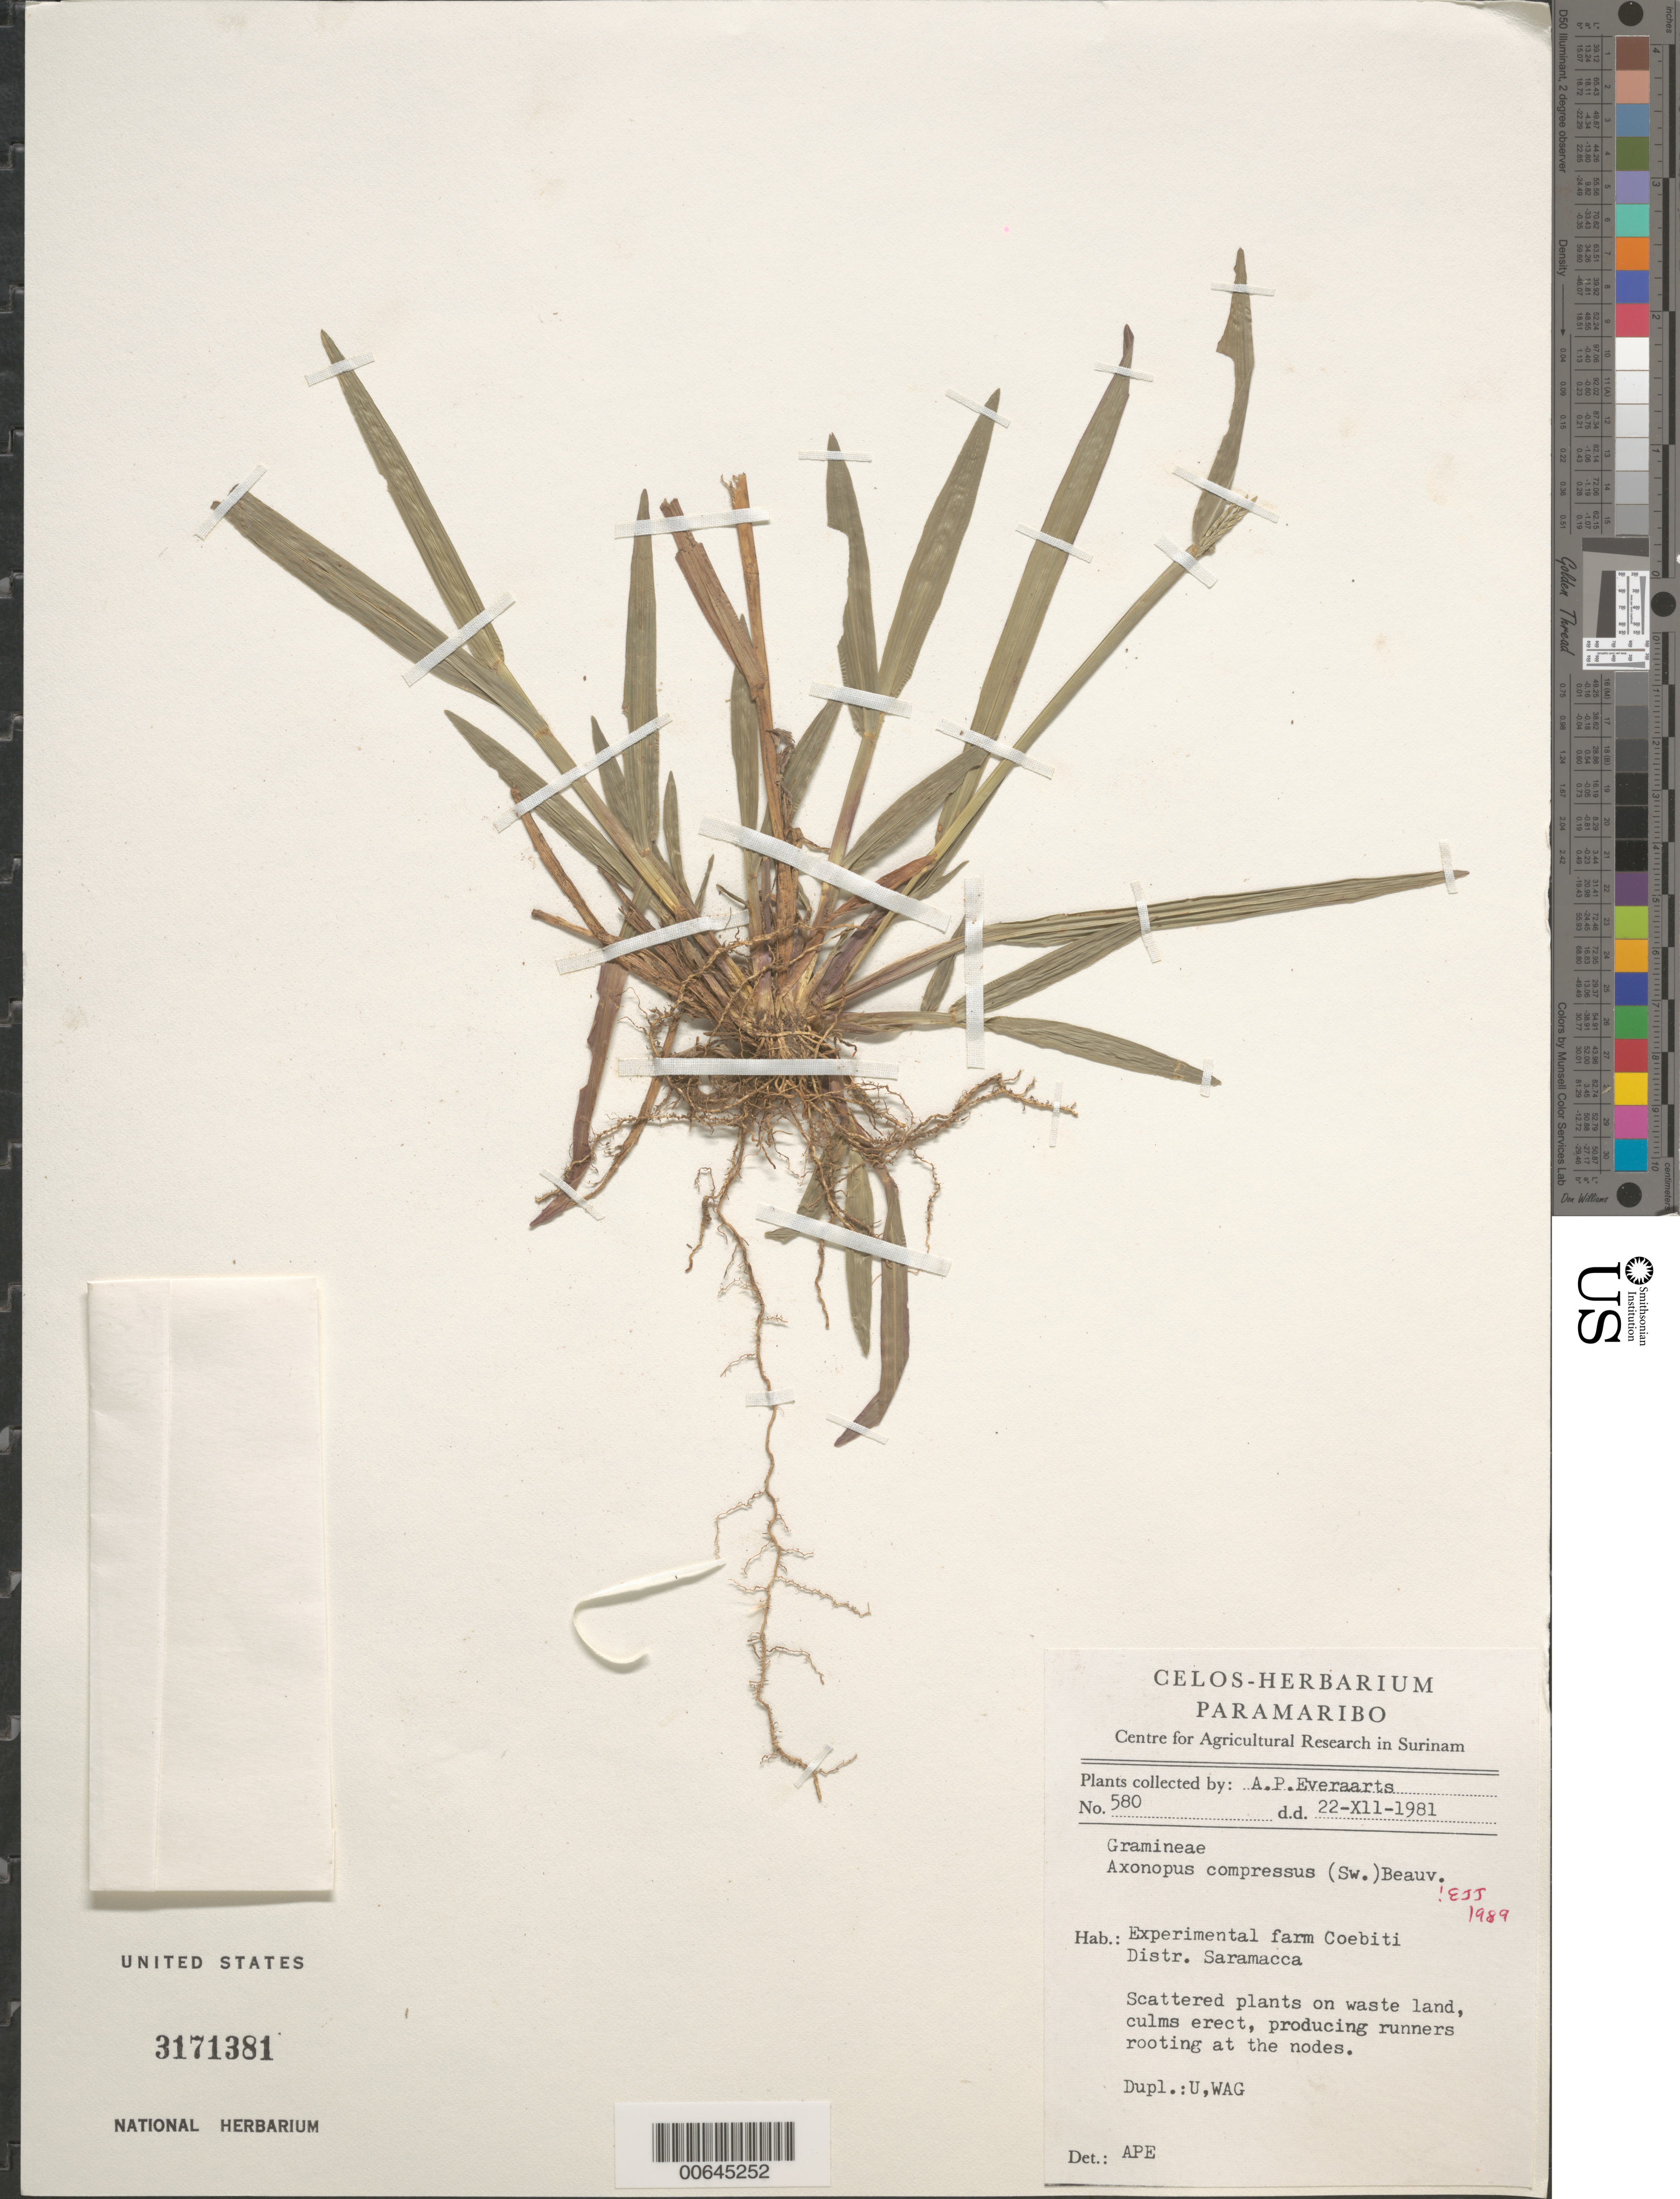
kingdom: Plantae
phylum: Tracheophyta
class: Liliopsida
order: Poales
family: Poaceae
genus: Axonopus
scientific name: Axonopus compressus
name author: (Sw.) P. Beauv.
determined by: Judziewicz, E. J.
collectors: A. Everaarts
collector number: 580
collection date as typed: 22-Jul-81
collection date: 1981-07-22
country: Suriname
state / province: Saramacca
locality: Coebiti Experimental Farm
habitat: Scattered plants on waste lands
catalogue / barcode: US 3171381